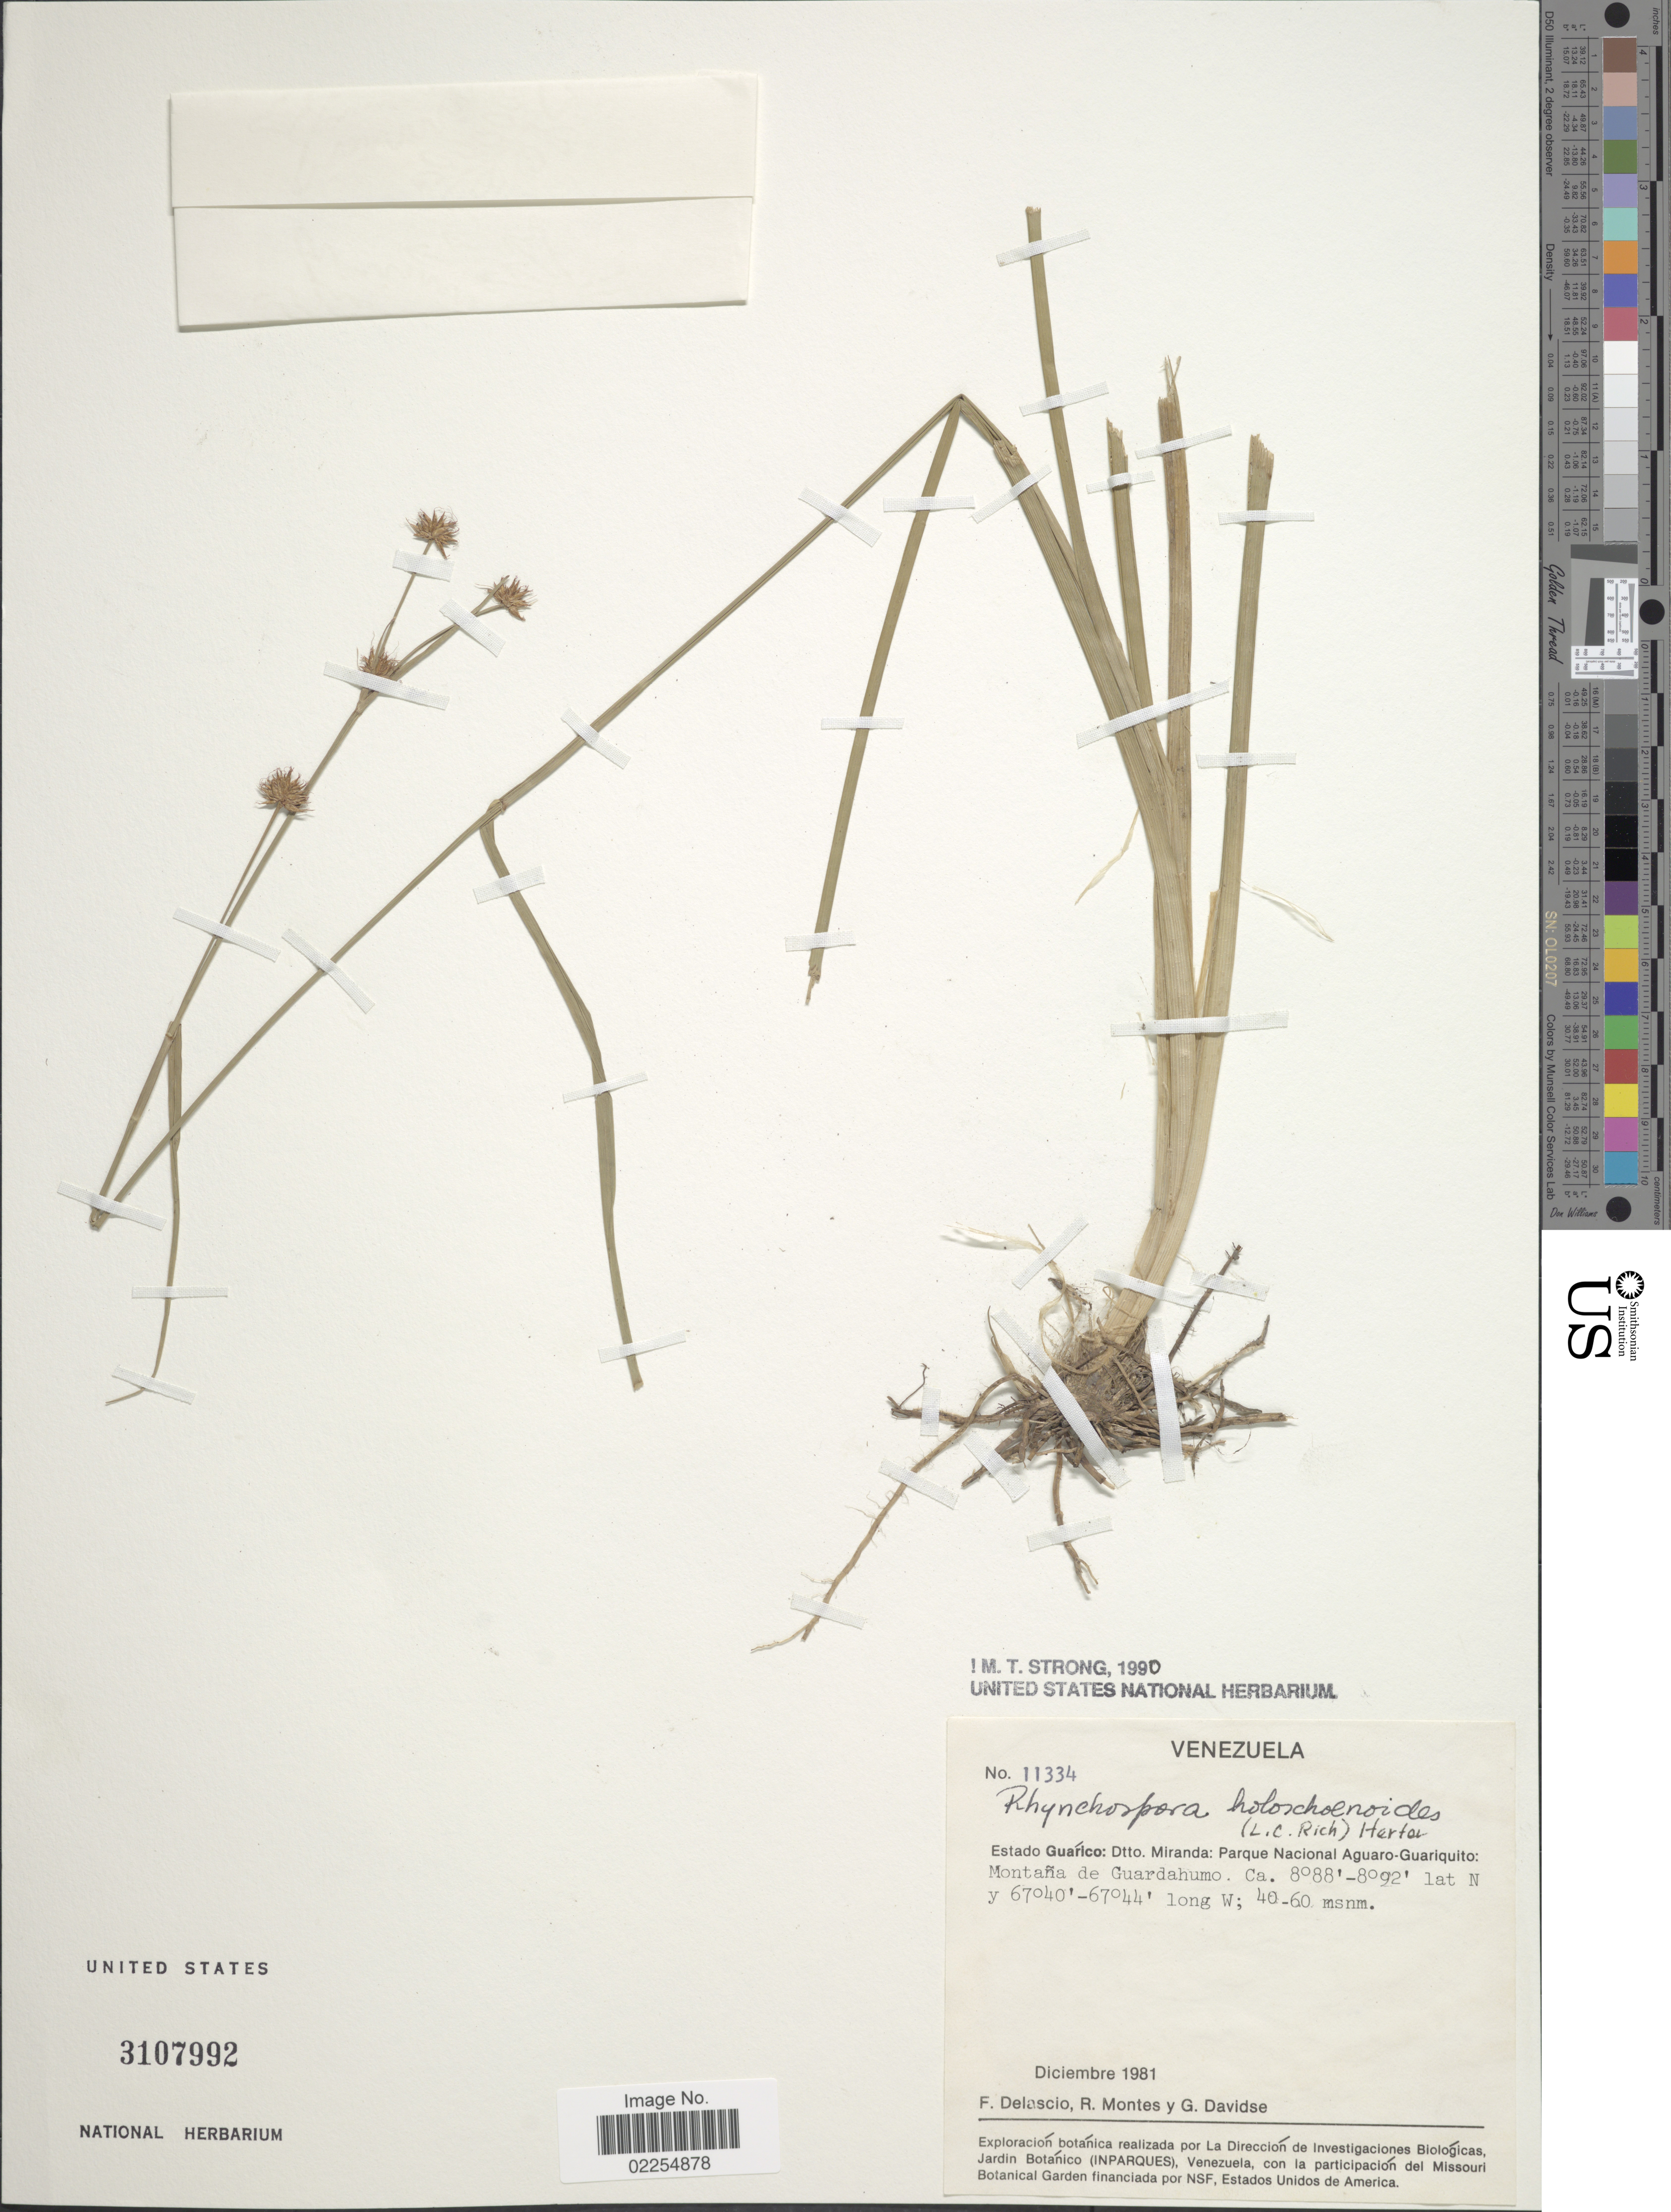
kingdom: Plantae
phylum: Tracheophyta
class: Liliopsida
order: Poales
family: Cyperaceae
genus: Rhynchospora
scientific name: Rhynchospora holoschoenoides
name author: (Rich.) Herter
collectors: F. Delascio C., R. Montes & G. Davidse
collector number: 11334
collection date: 1981-12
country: Venezuela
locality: Estado Guarico, Dtto. Miranda, Parque Nacional Aguaro-Guariquito, Montana de Guardahumo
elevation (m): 40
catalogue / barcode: US 3107992